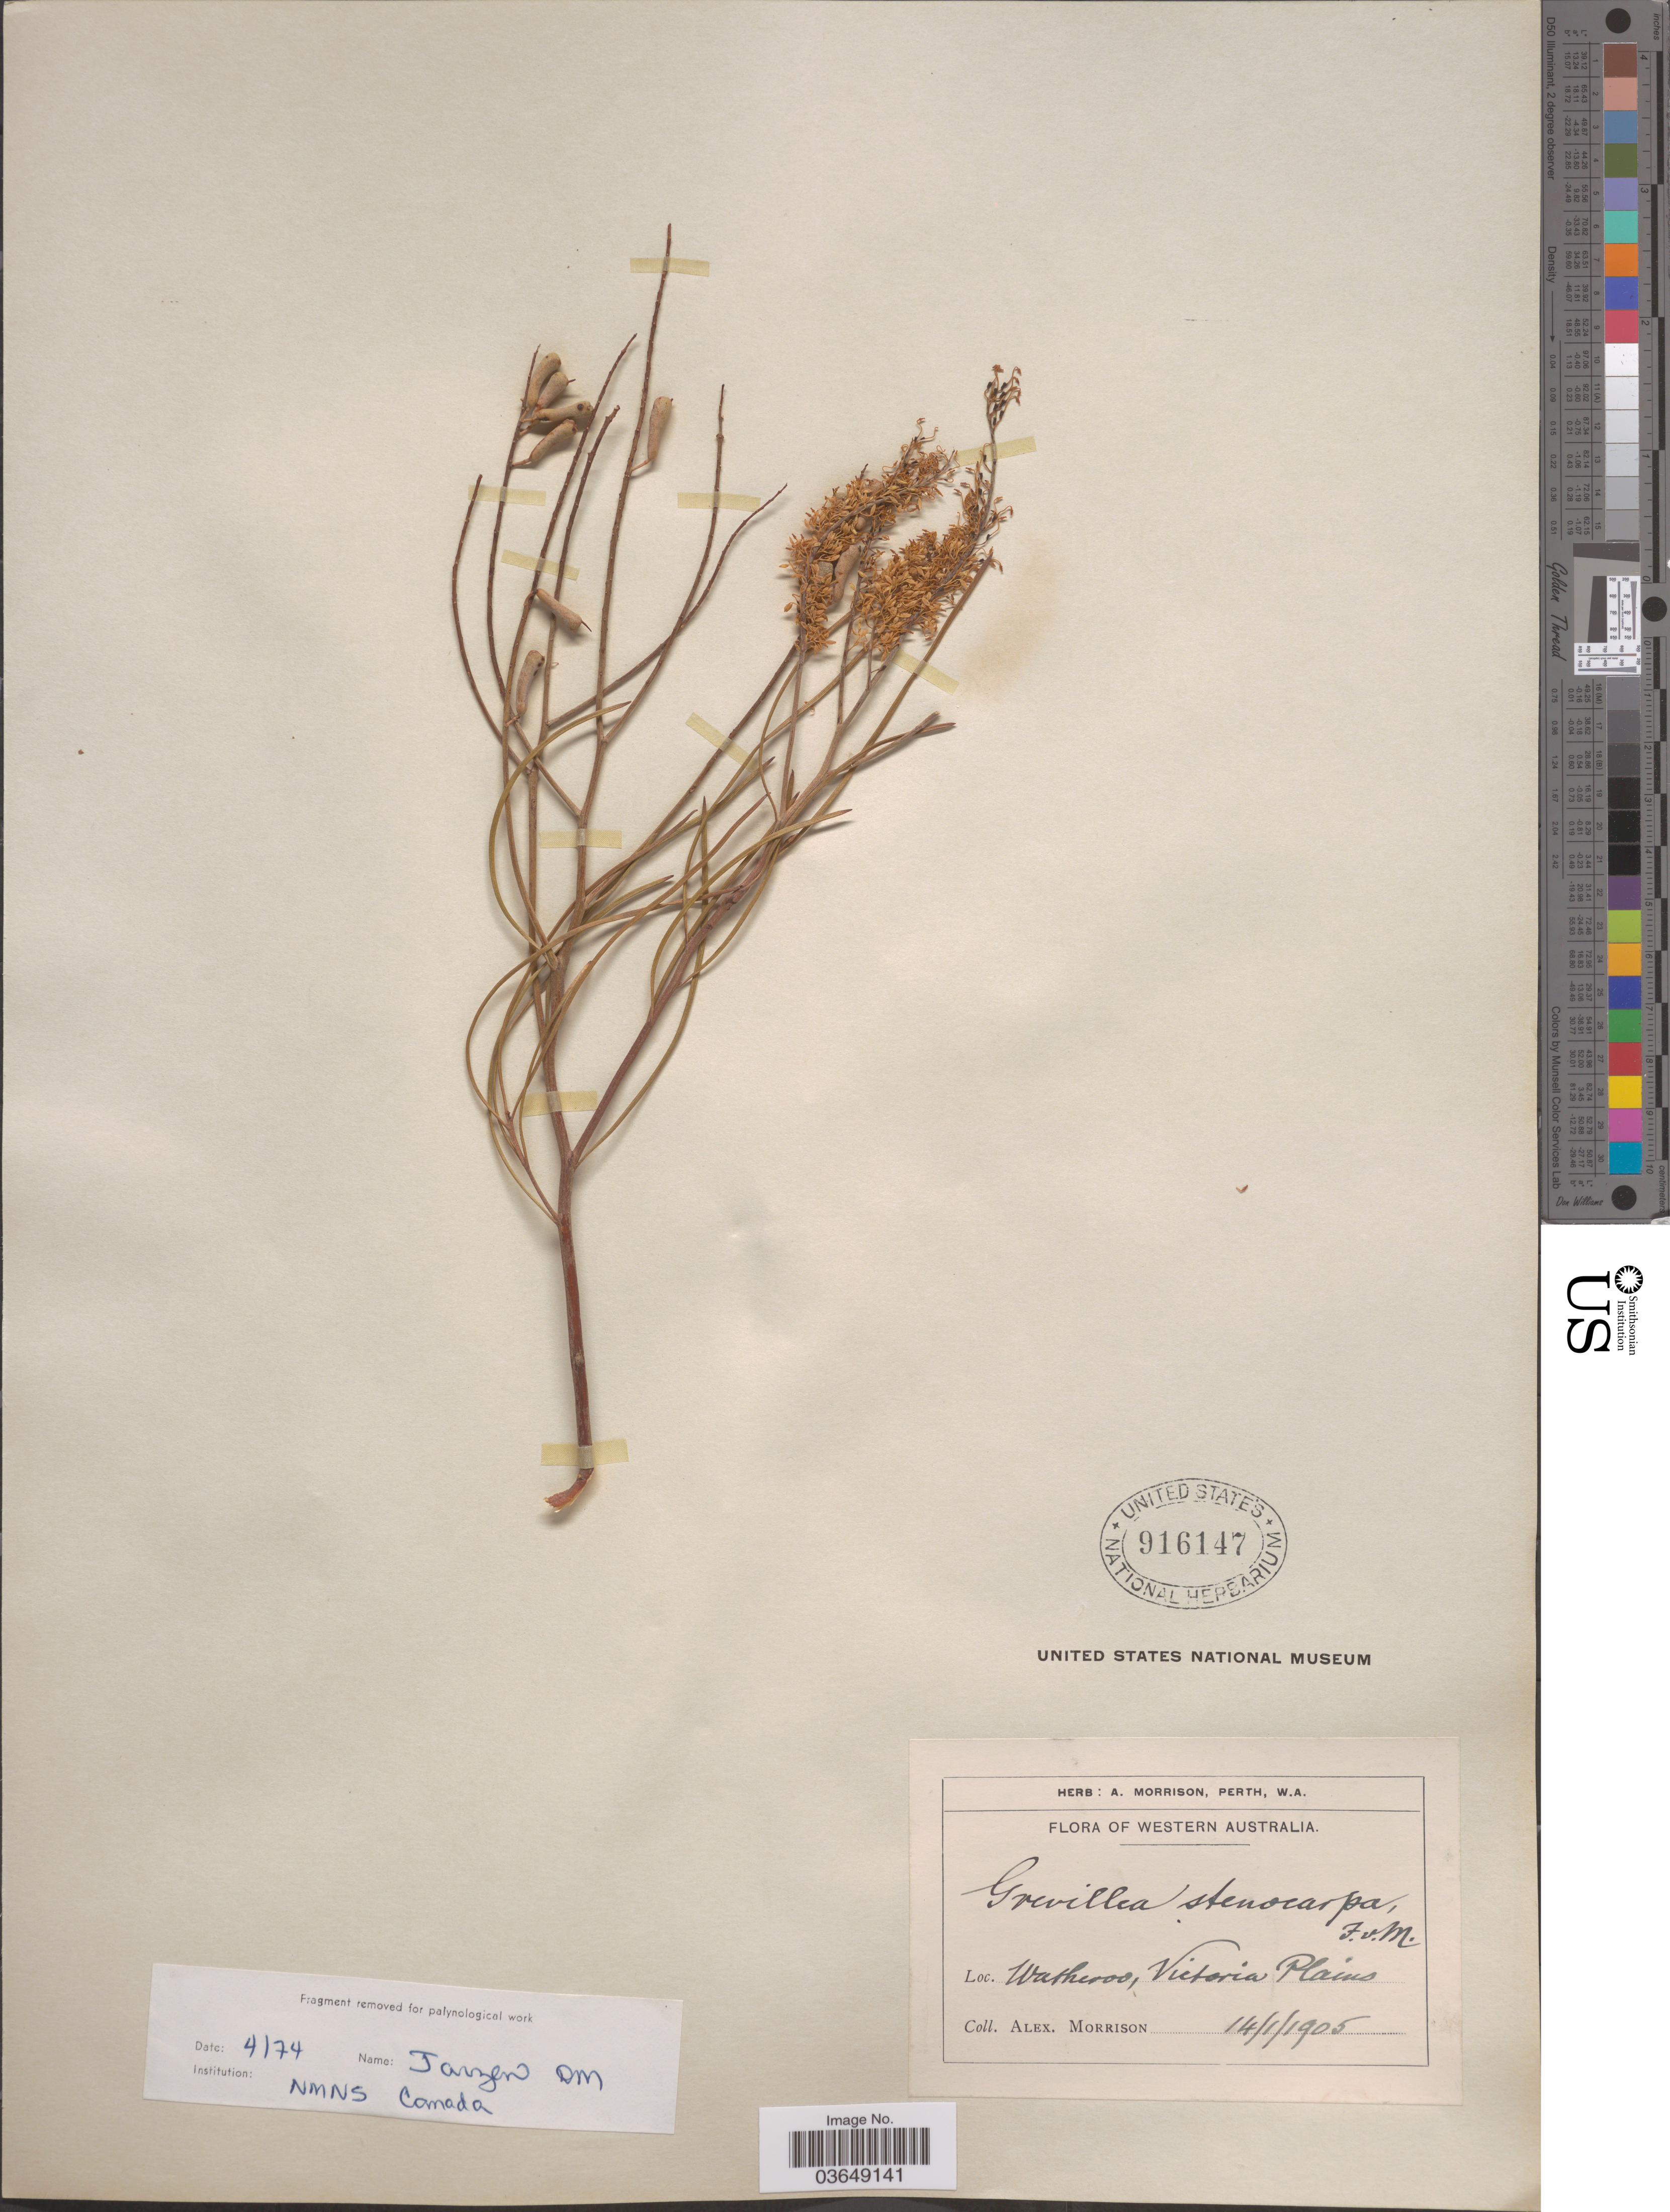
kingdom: Plantae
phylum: Tracheophyta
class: Magnoliopsida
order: Proteales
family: Proteaceae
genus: Grevillea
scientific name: Grevillea stenocarpa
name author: F. Muell. ex Benth.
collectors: A. Morrison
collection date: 1905-01-14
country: Australia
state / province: Western Australia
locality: Watheroo, Victoria Plains.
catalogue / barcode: US 916147